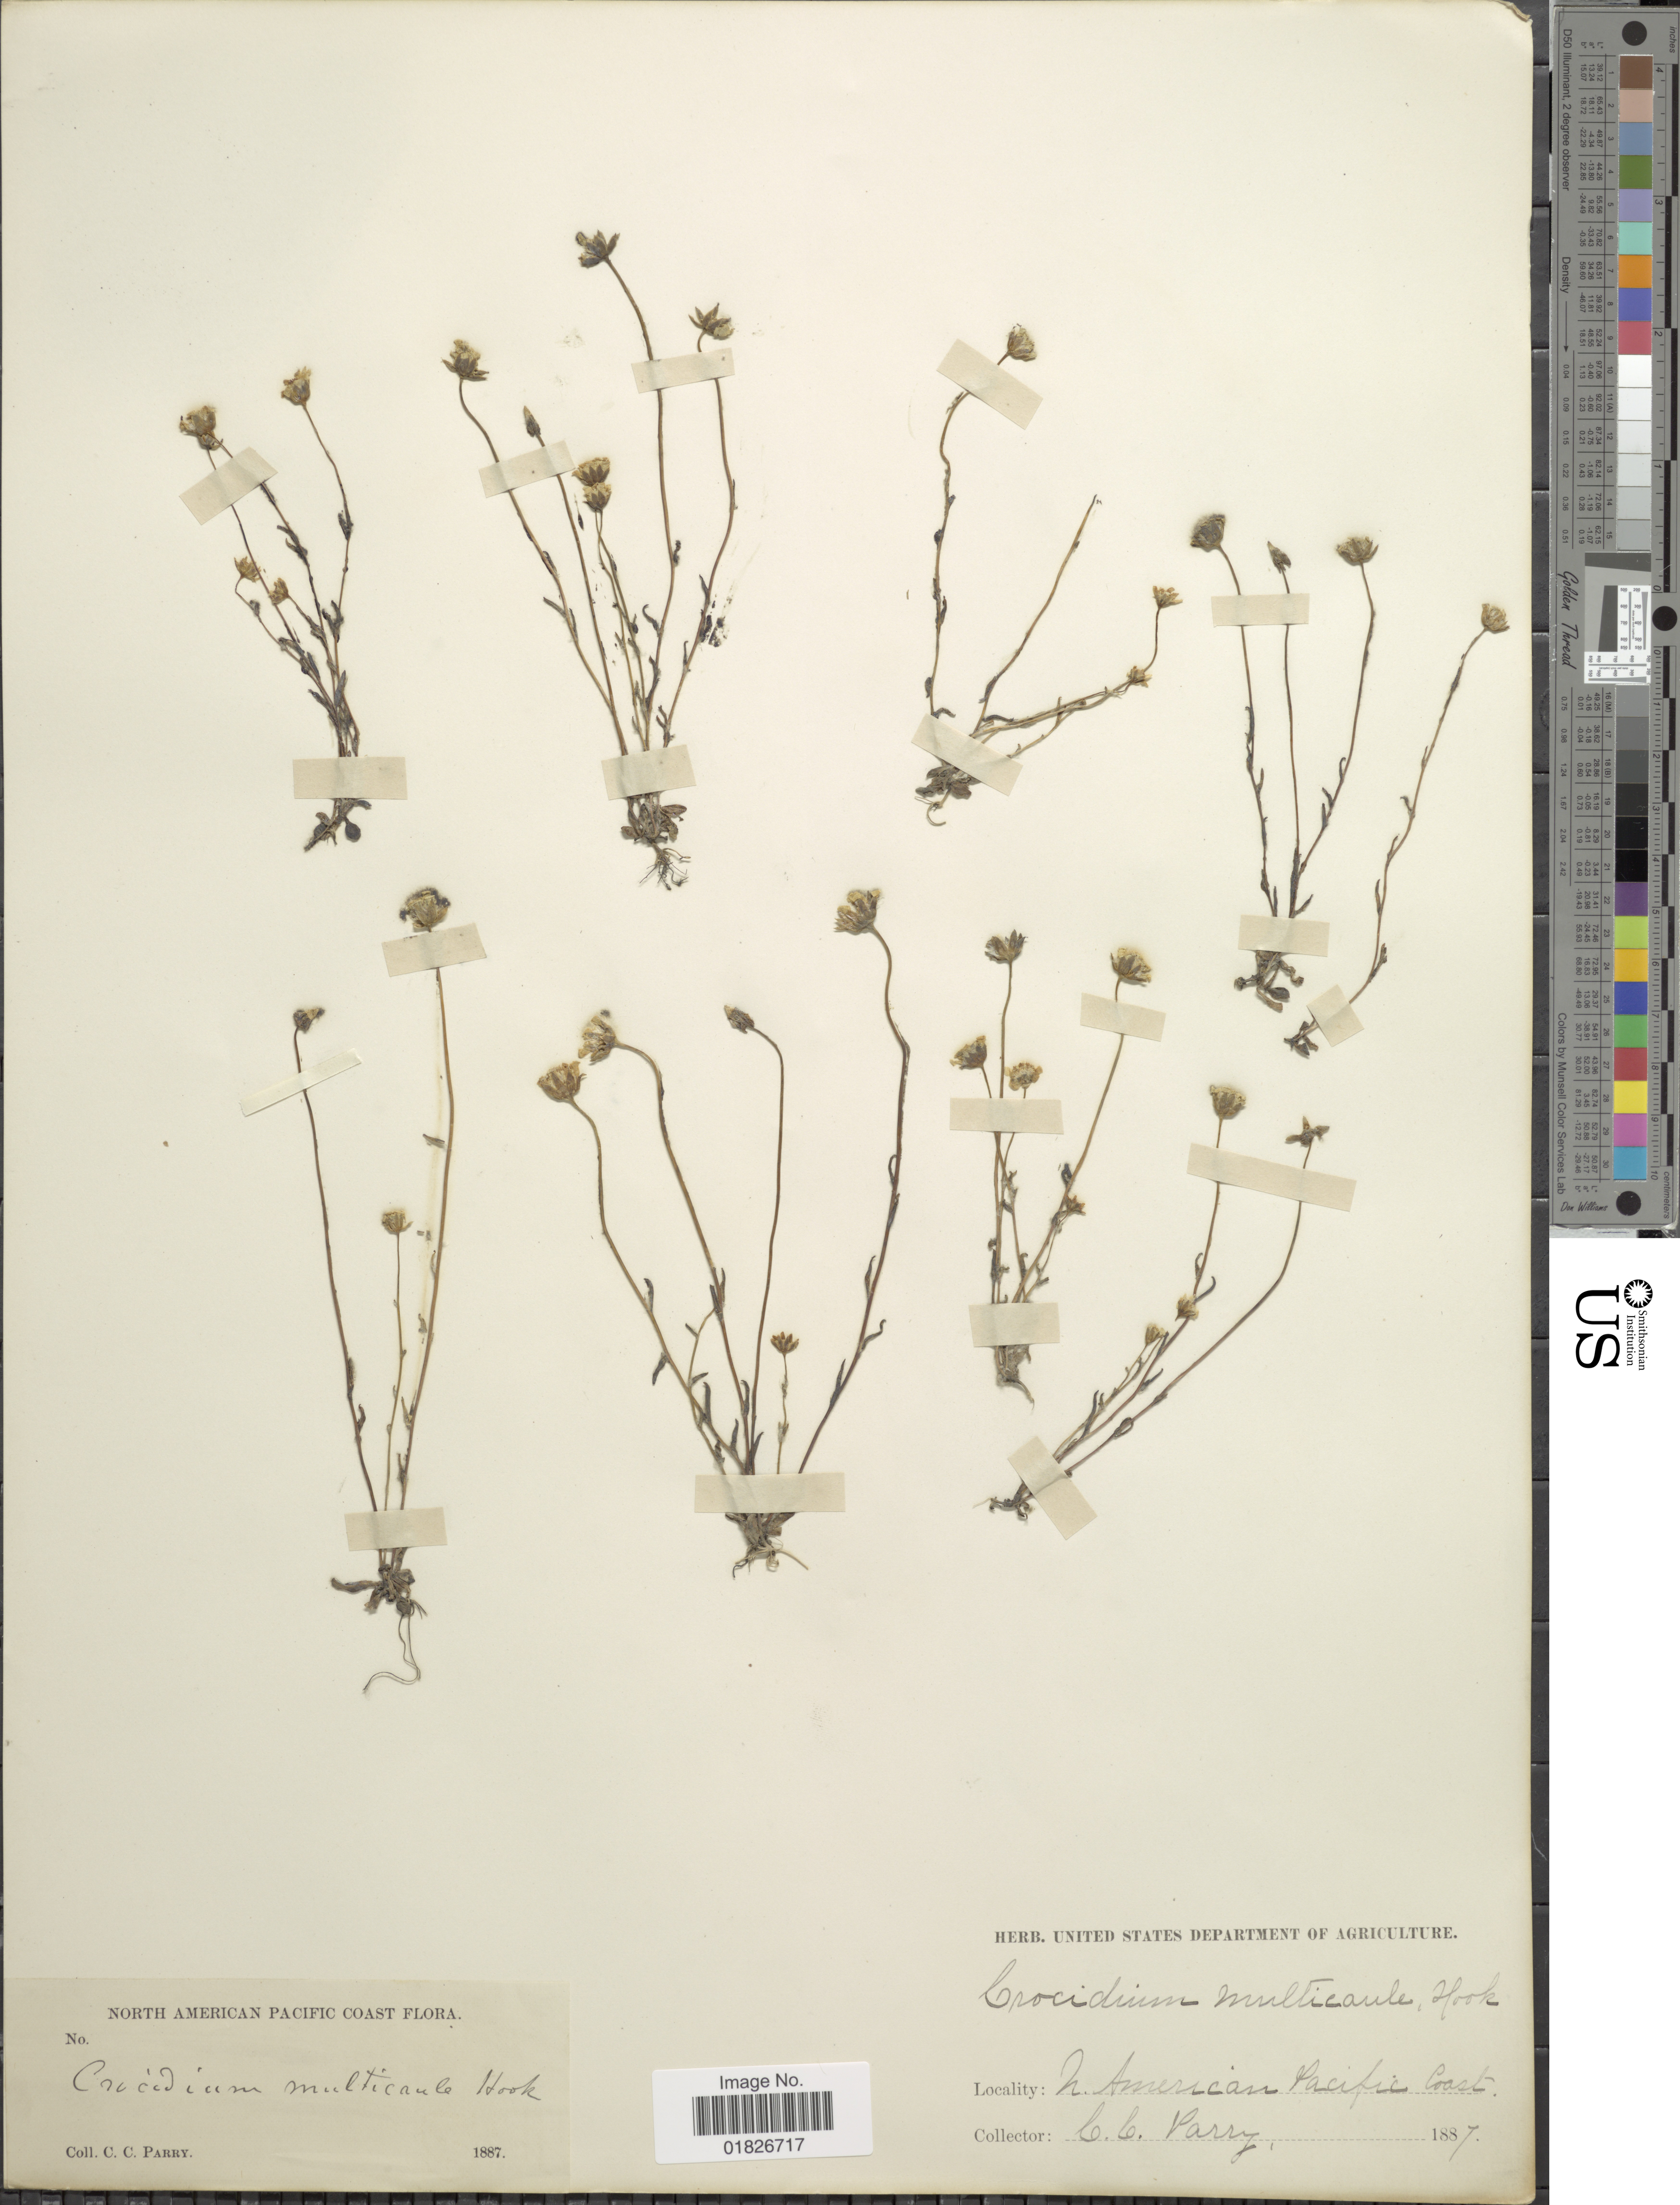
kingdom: Plantae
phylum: Tracheophyta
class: Magnoliopsida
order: Asterales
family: Asteraceae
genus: Crocidium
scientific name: Crocidium multicaule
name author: Hook.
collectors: C. C. Parry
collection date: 1887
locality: North American Pacific Coast